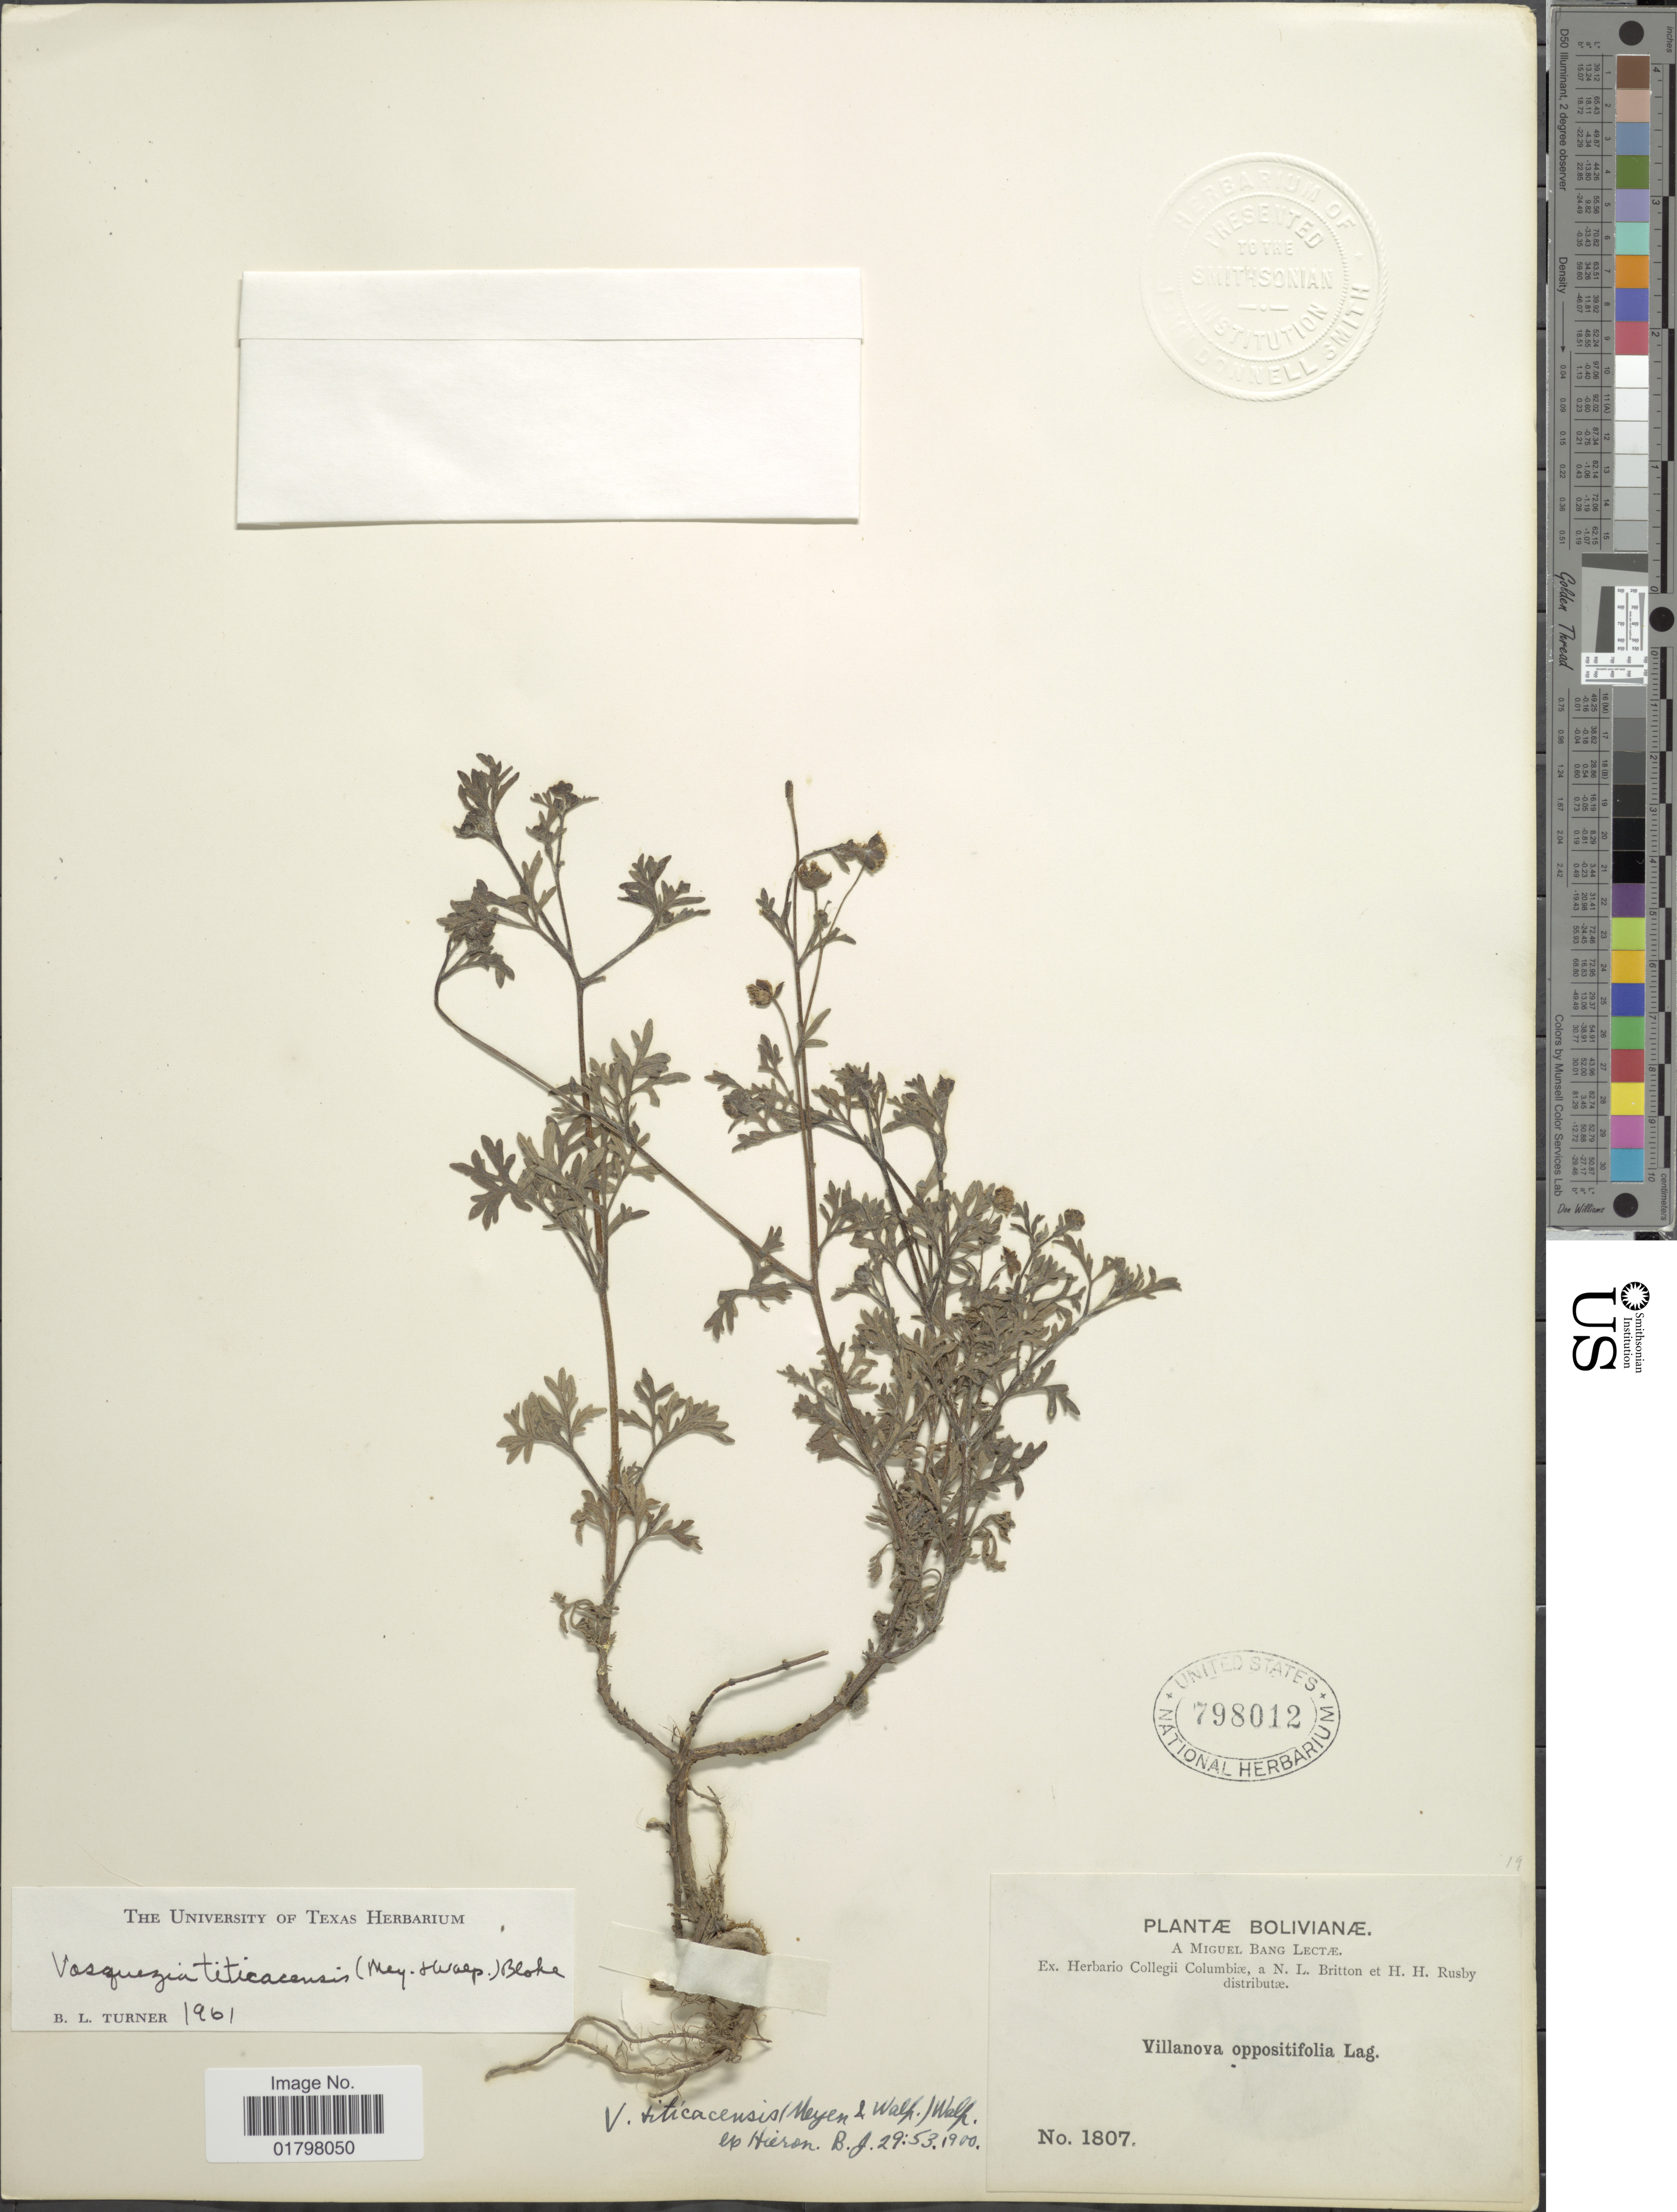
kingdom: Plantae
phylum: Tracheophyta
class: Magnoliopsida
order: Asterales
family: Asteraceae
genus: Vasquesia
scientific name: Vasquesia titicacensis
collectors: M. Bang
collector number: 1807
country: Bolivia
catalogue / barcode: US 798012